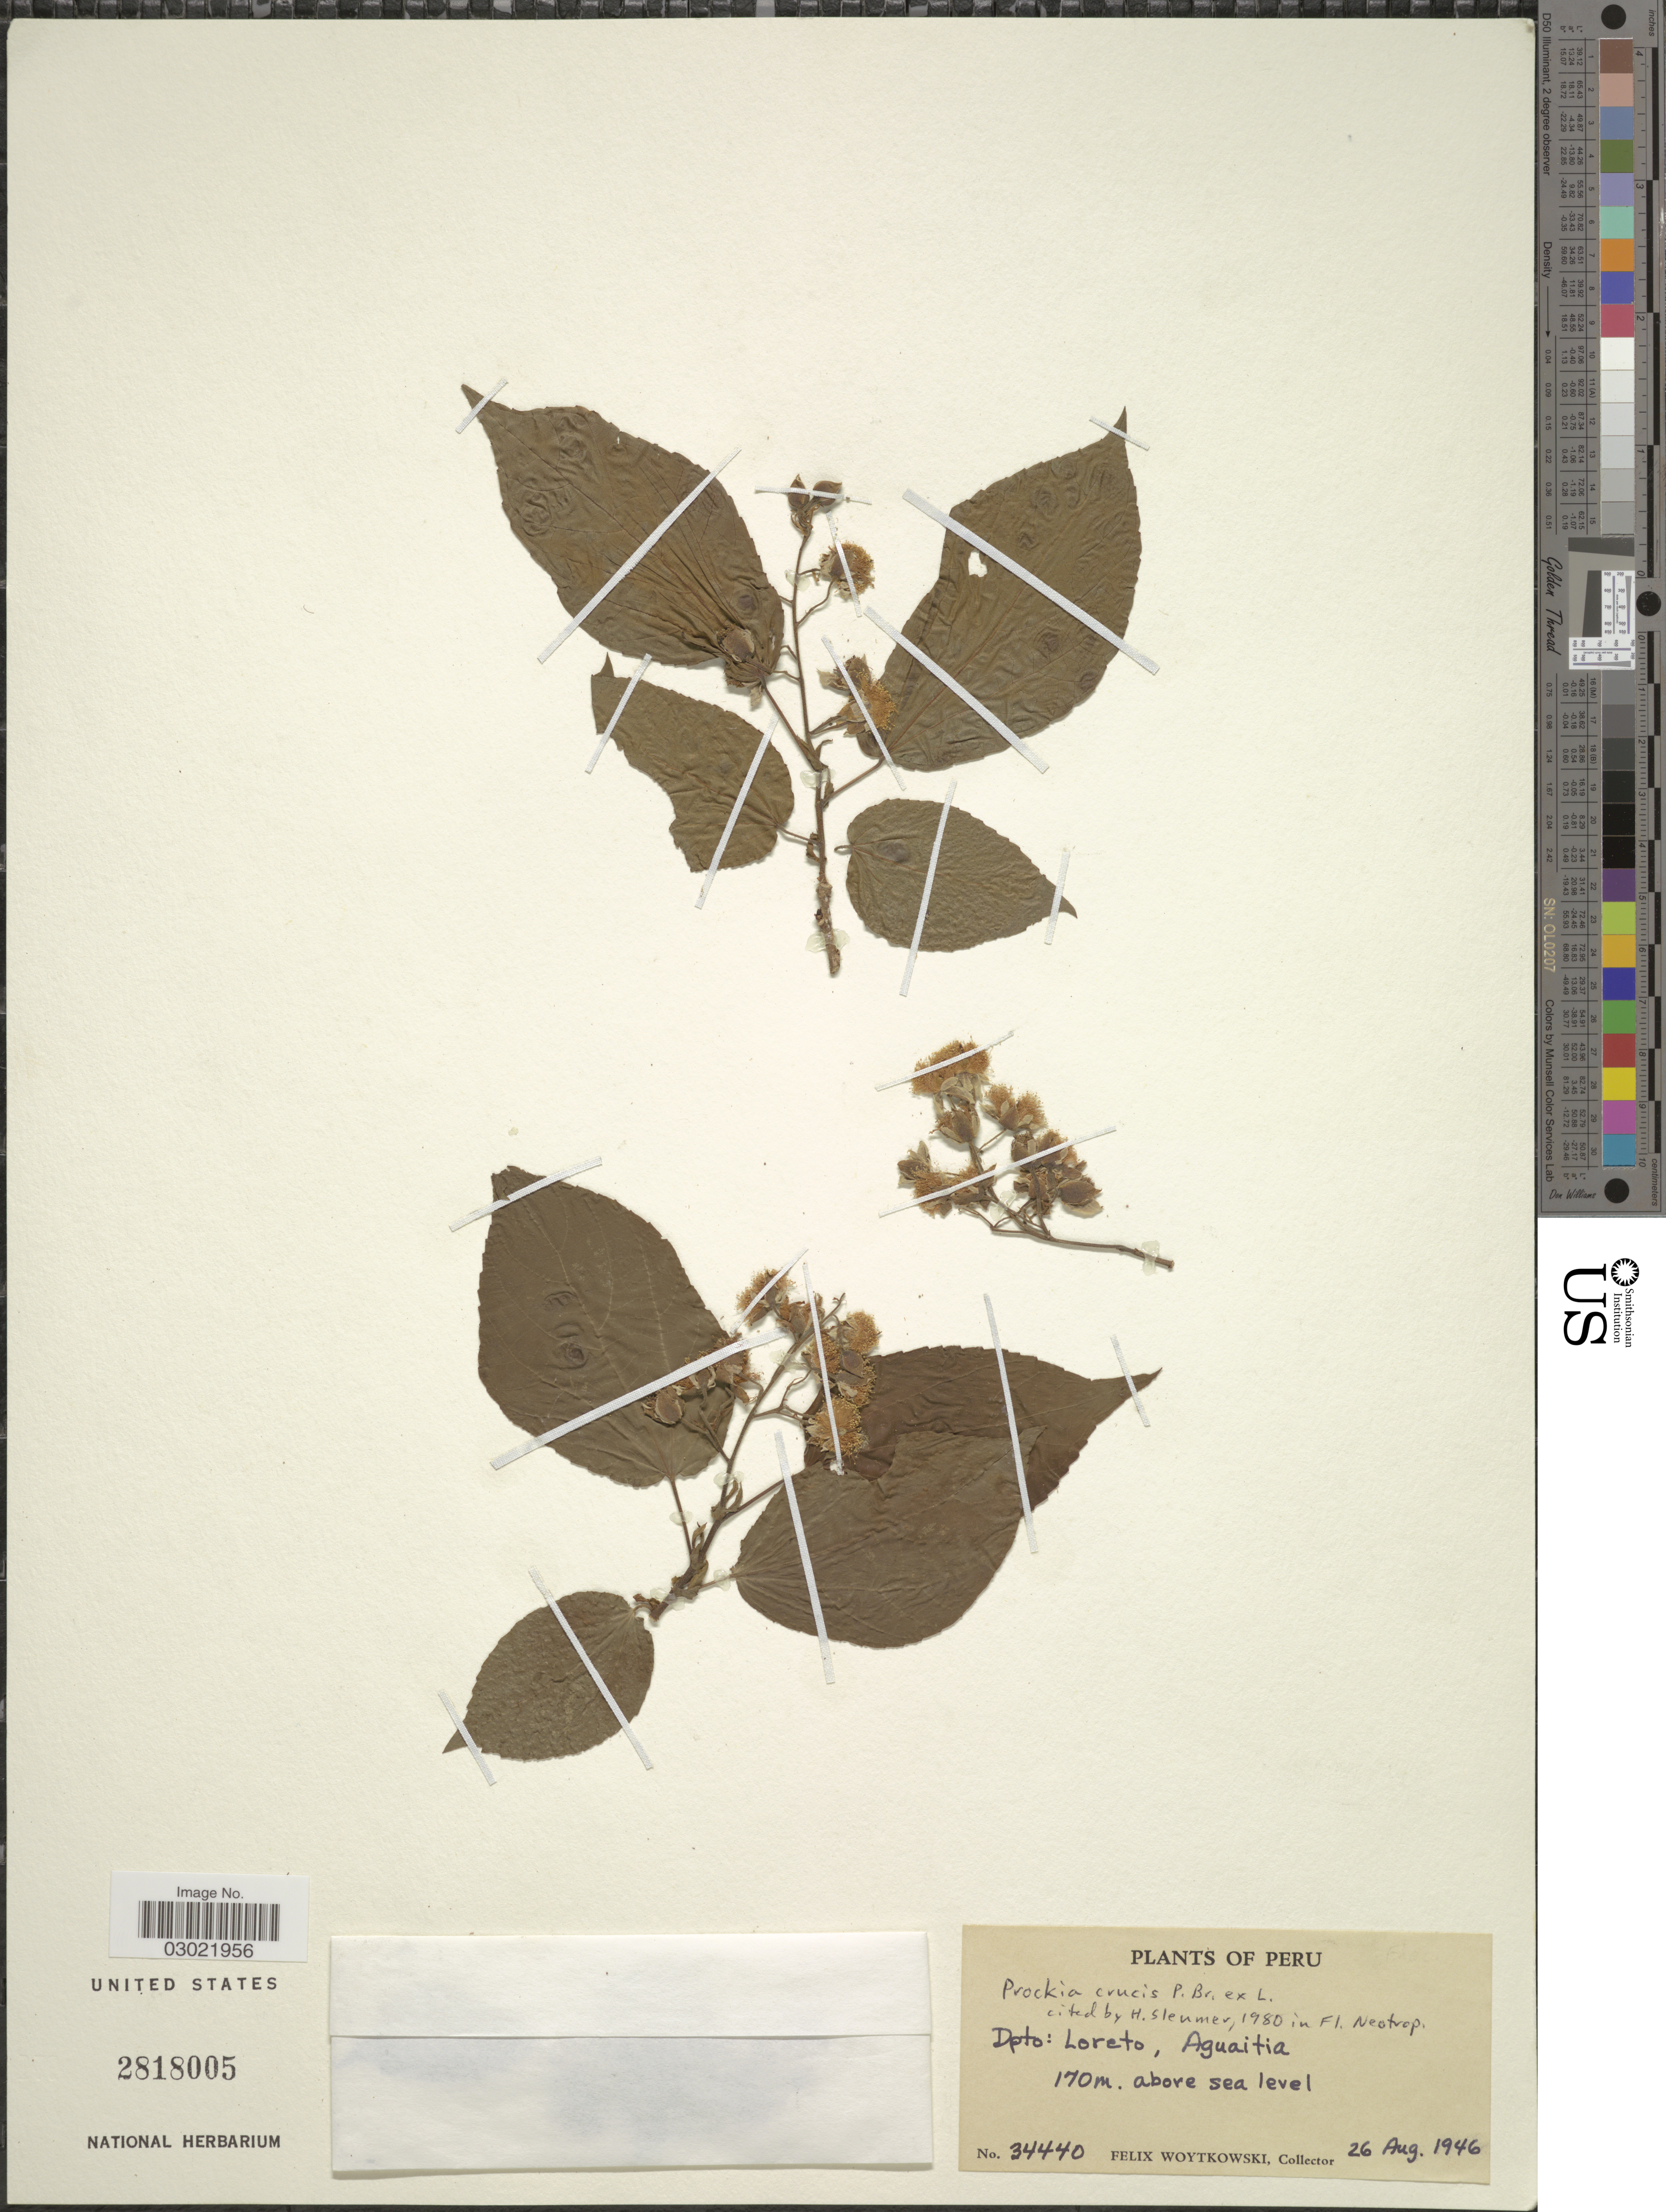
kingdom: Plantae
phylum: Tracheophyta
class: Magnoliopsida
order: Malpighiales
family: Salicaceae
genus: Prockia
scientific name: Prockia crucis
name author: P. Browne ex L.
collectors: F. Woytkowski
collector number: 34440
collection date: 1946-08-26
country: Peru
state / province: Loreto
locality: Dpto: Loreto, Aguaitia.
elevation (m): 170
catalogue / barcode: US 2818005